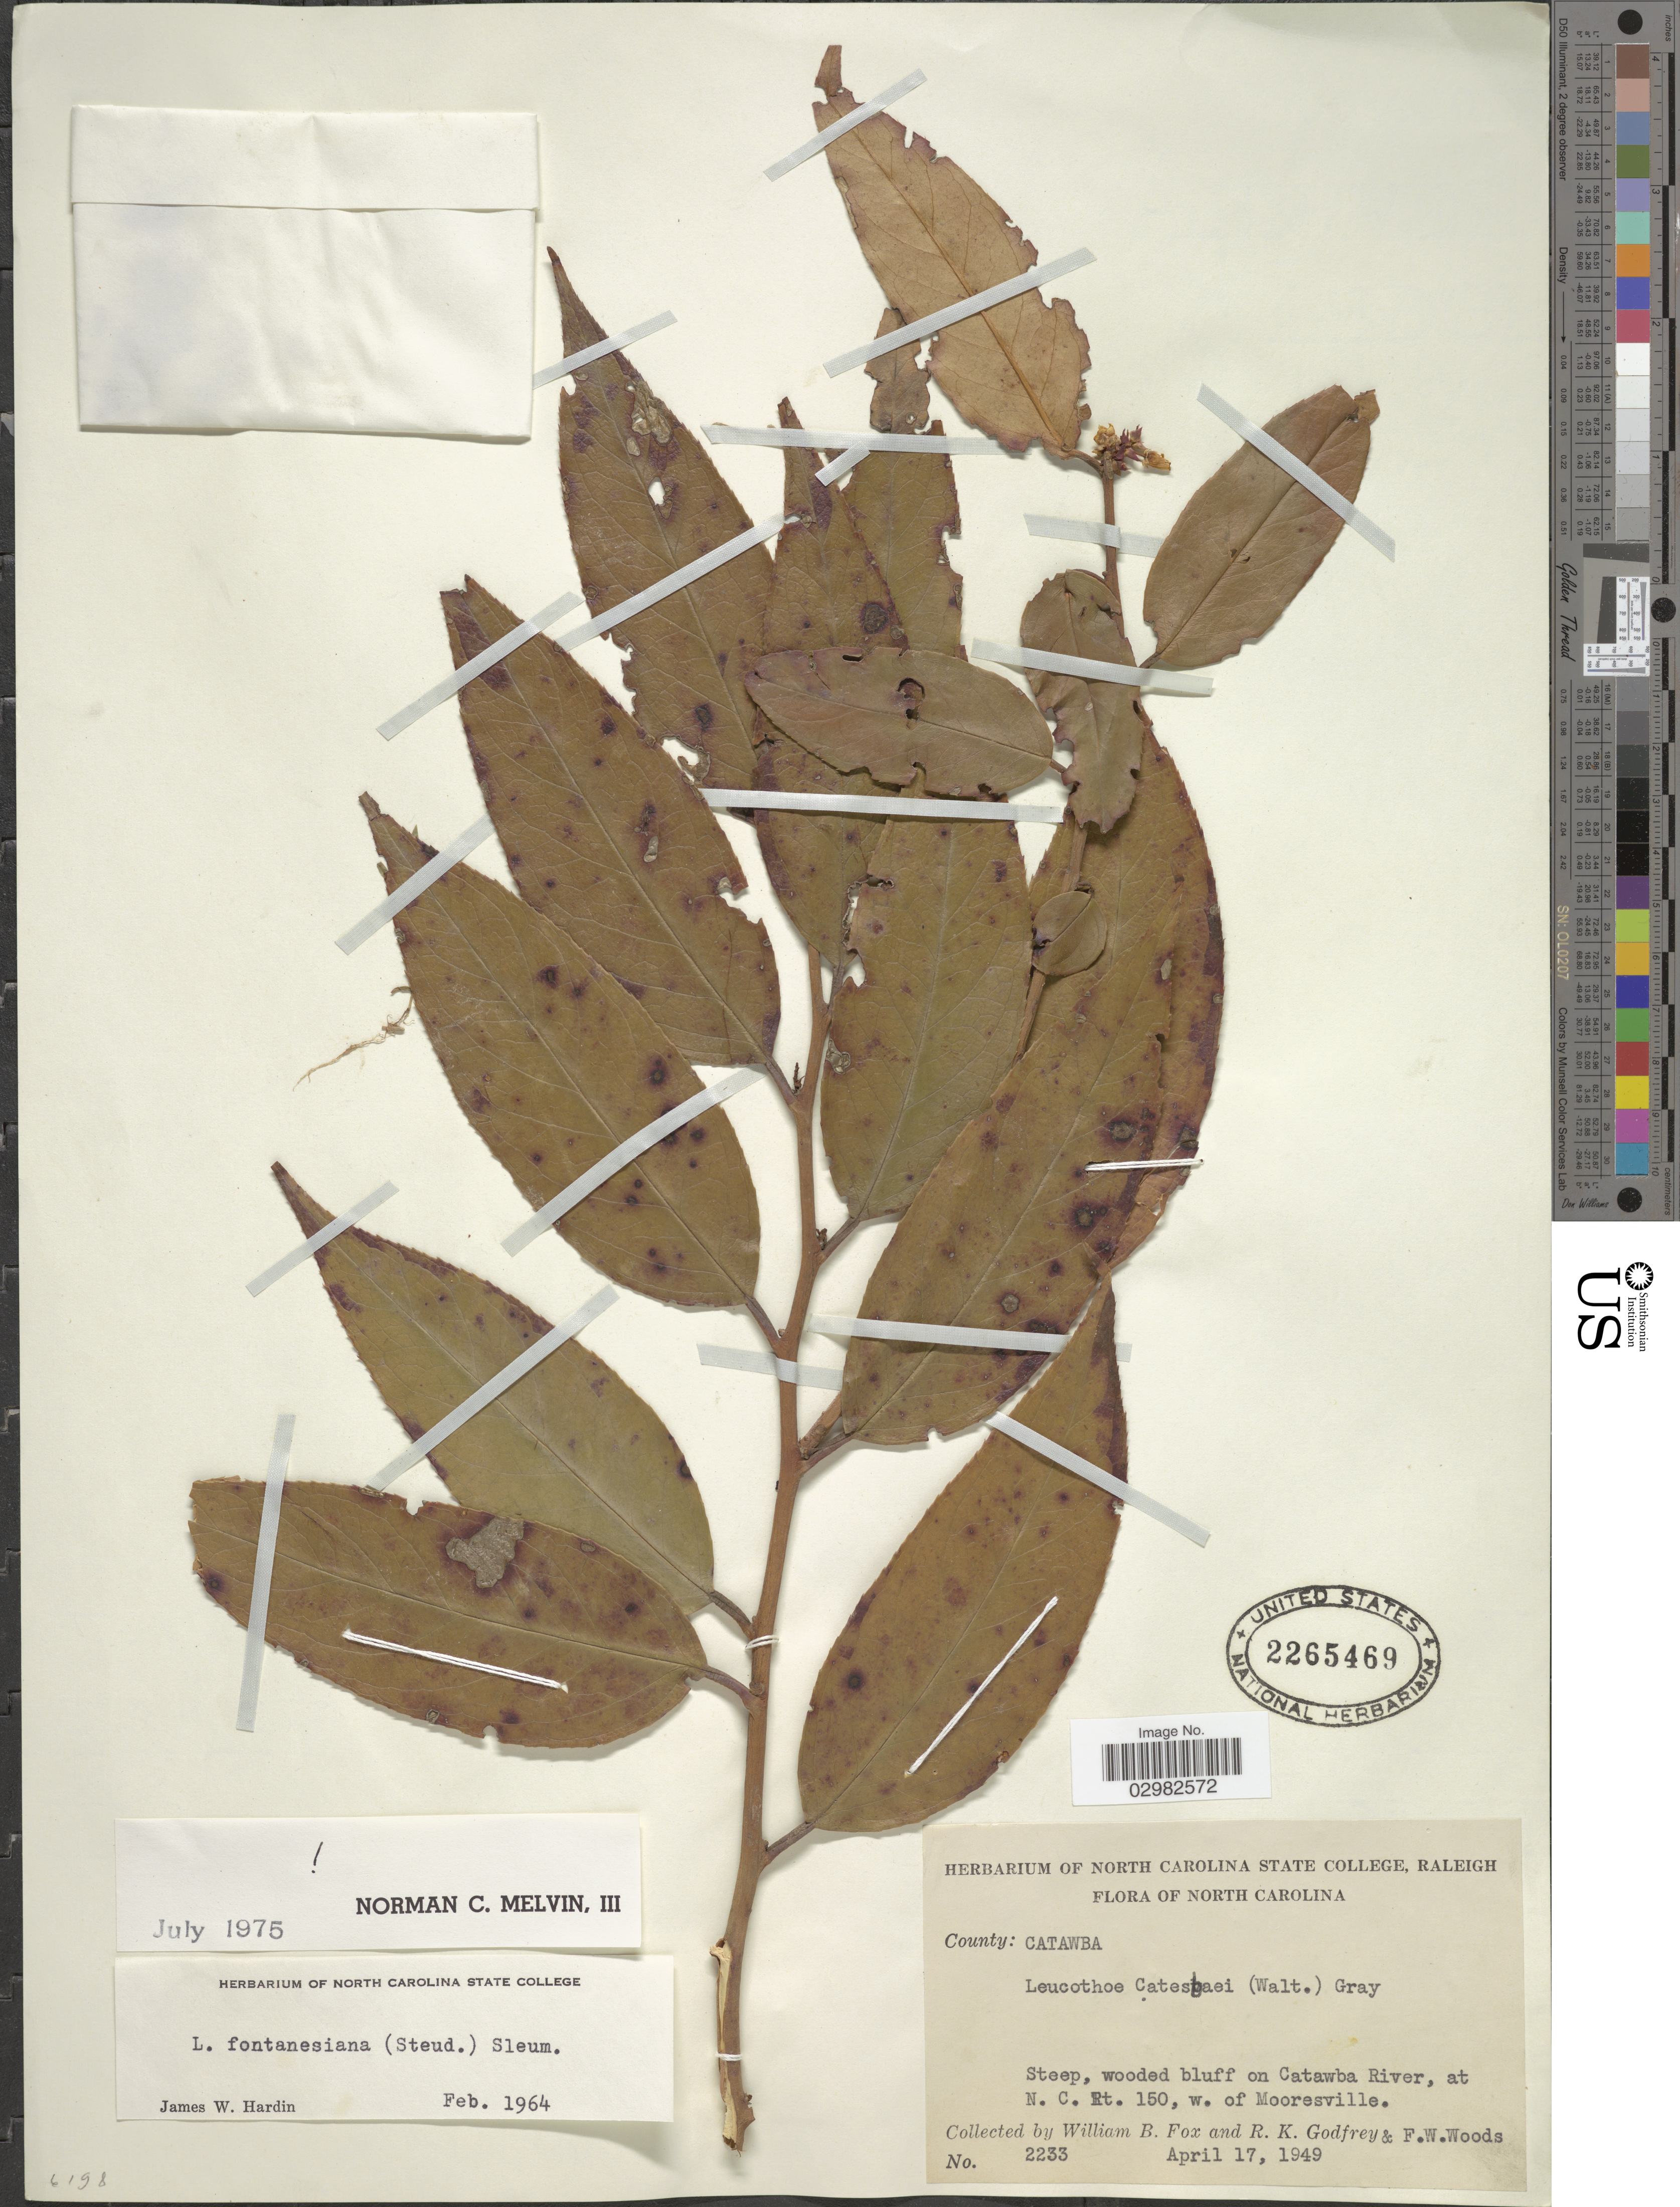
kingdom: Plantae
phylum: Tracheophyta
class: Magnoliopsida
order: Ericales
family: Ericaceae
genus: Leucothoe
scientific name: Leucothoë fontanesiana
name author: (Steud.) Sleumer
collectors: W. B. Fox, R. K. Godfrey & F. W. Woods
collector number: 2233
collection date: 1949-04-17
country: United States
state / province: North Carolina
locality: County Catawba, Steep, wooded bluff on Catawba River, at N.C. Rt. 150, w. of Mooresville.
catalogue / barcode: US 2265469